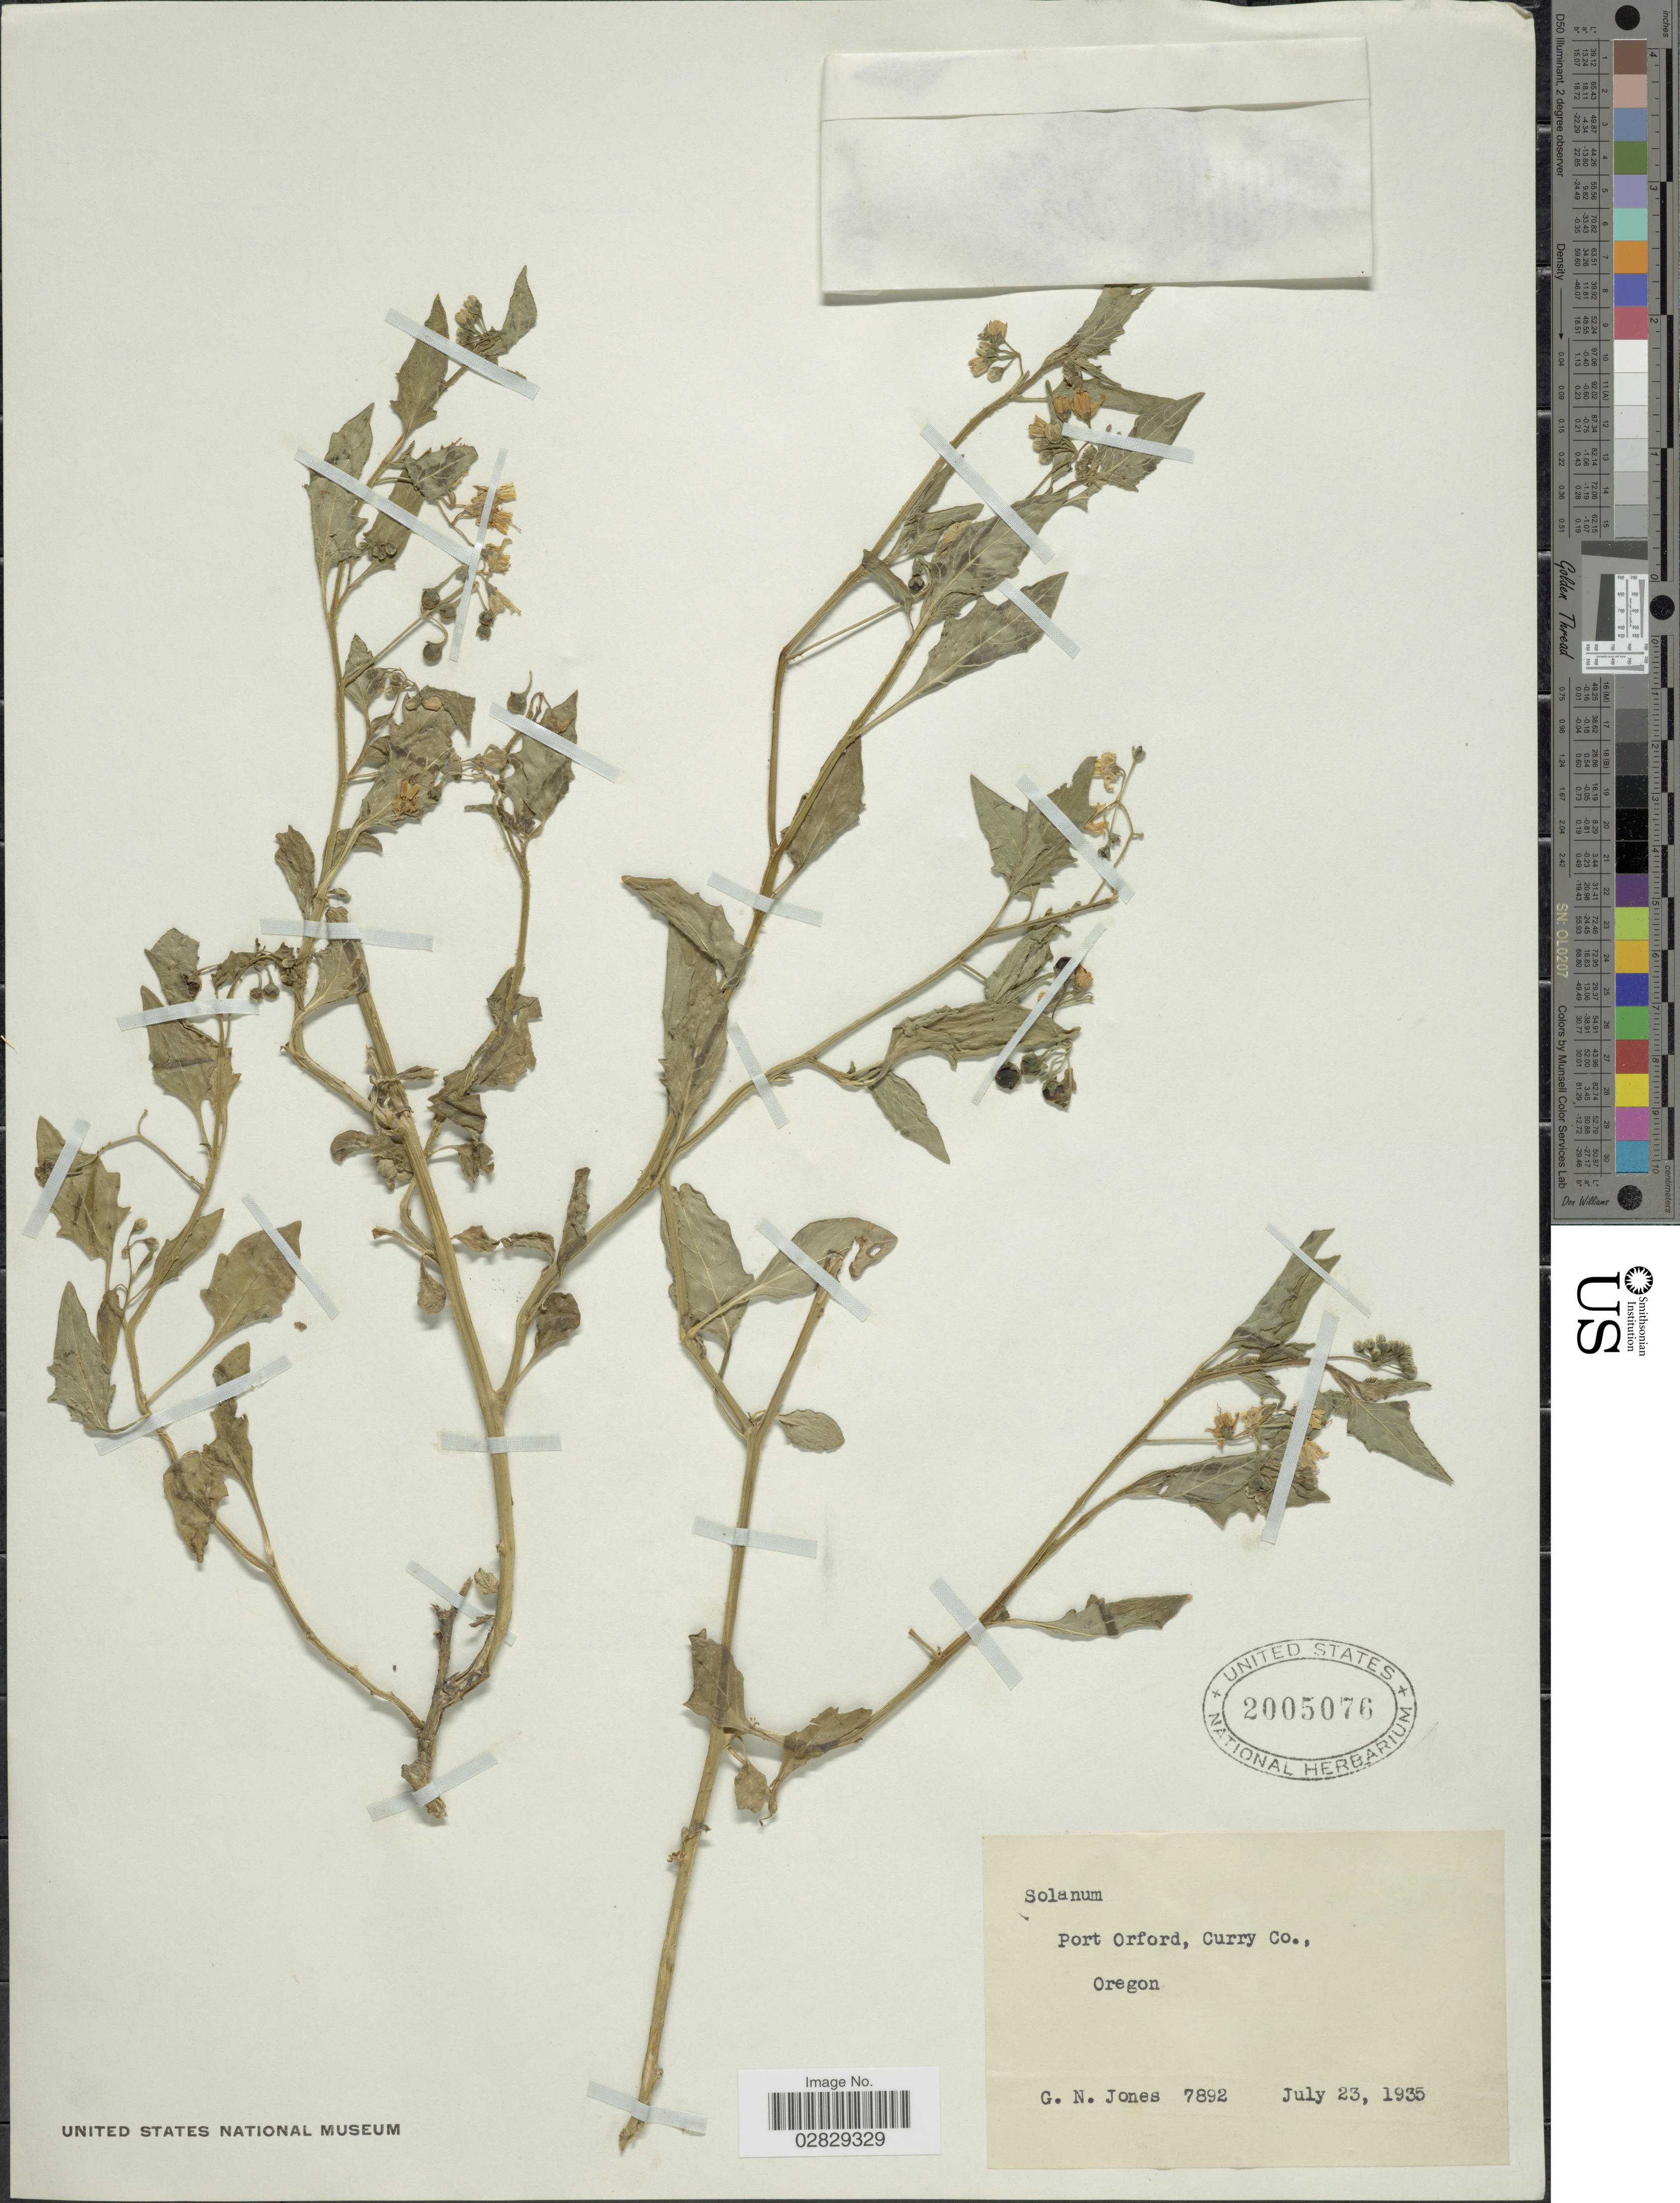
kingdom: Plantae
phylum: Tracheophyta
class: Magnoliopsida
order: Solanales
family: Solanaceae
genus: Solanum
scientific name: Solanum sp.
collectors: G. N. Jones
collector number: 7892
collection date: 1935-07-23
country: United States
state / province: Oregon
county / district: Curry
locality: Port Orford, Curry Co.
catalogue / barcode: US 2005076